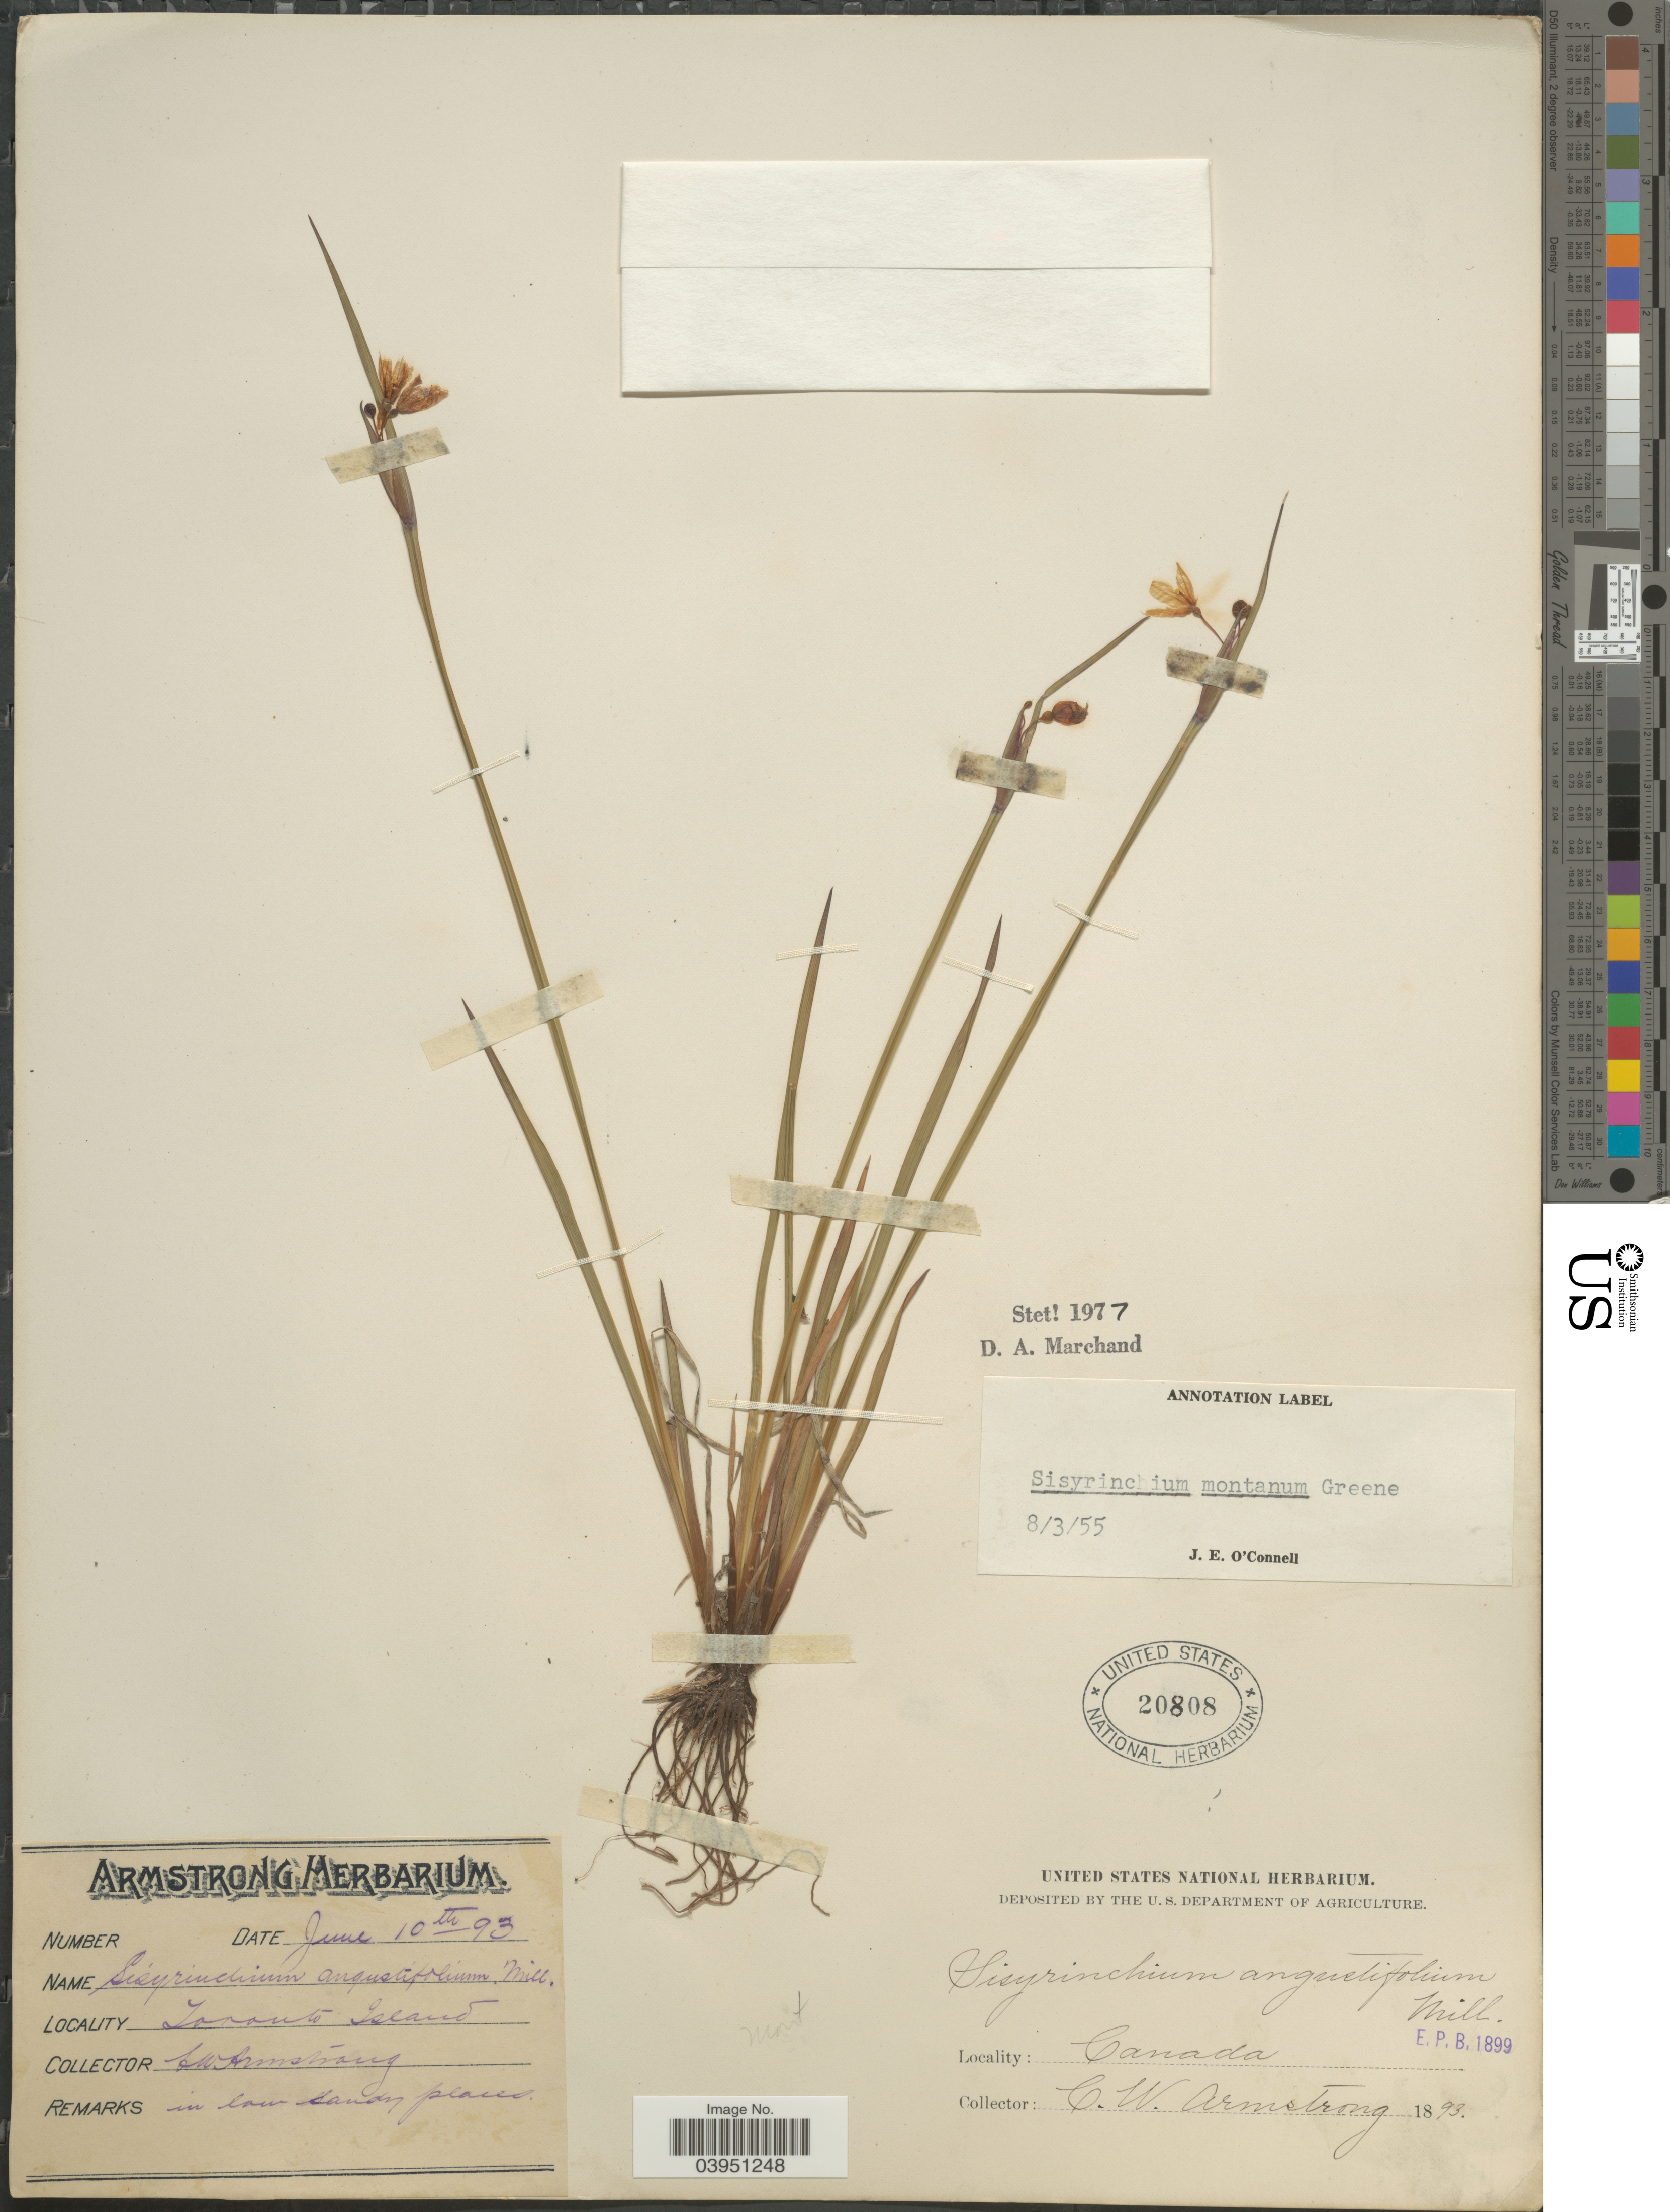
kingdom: Plantae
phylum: Tracheophyta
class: Liliopsida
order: Asparagales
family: Iridaceae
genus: Sisyrinchium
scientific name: Sisyrinchium montanum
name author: Greene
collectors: C. W. Armstrong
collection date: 1893-06-10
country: Canada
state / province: Ontario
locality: Toronto Island.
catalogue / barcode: US 20808